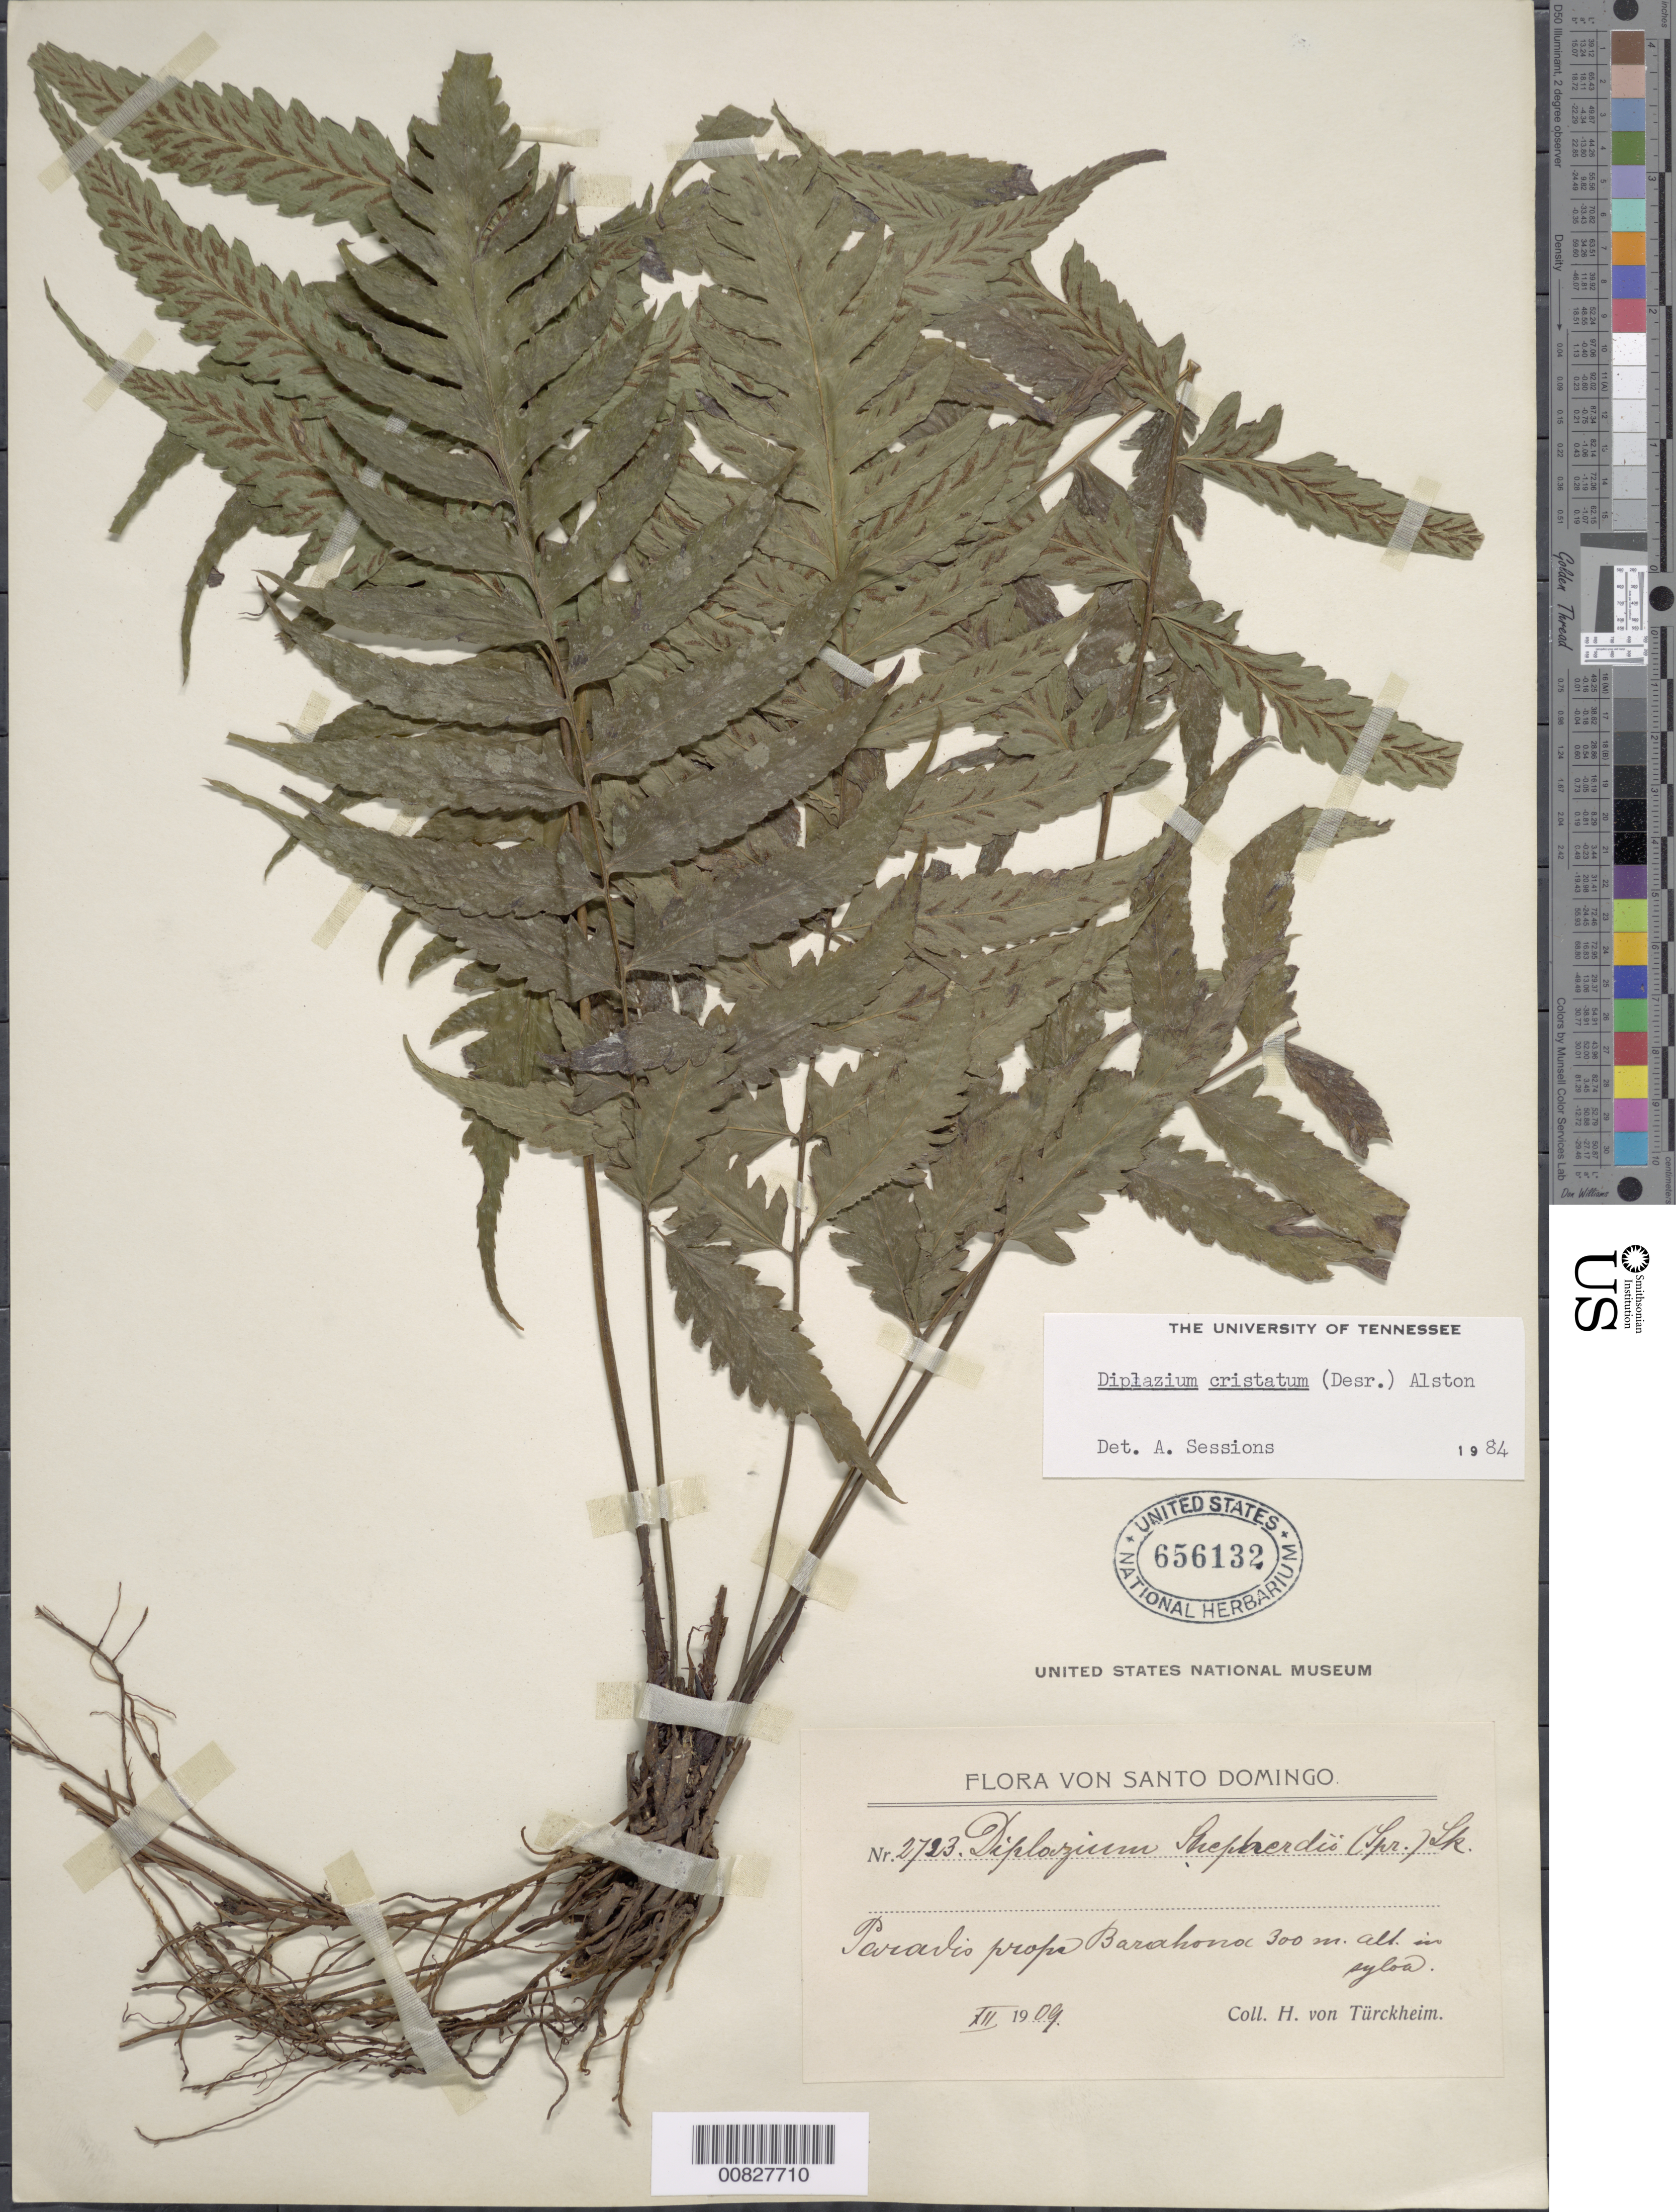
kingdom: Plantae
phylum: Tracheophyta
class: Polypodiopsida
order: Polypodiales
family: Athyriaceae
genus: Diplazium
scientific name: Diplazium cristatum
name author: (Desr.) Alston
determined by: Session, A. L.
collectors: H. von Türckheim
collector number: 2723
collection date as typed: Dec 1909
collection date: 1909-12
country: Dominican Republic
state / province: Barahona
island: Hispaniola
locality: Paradis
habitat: Sylvis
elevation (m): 300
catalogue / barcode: US 656132